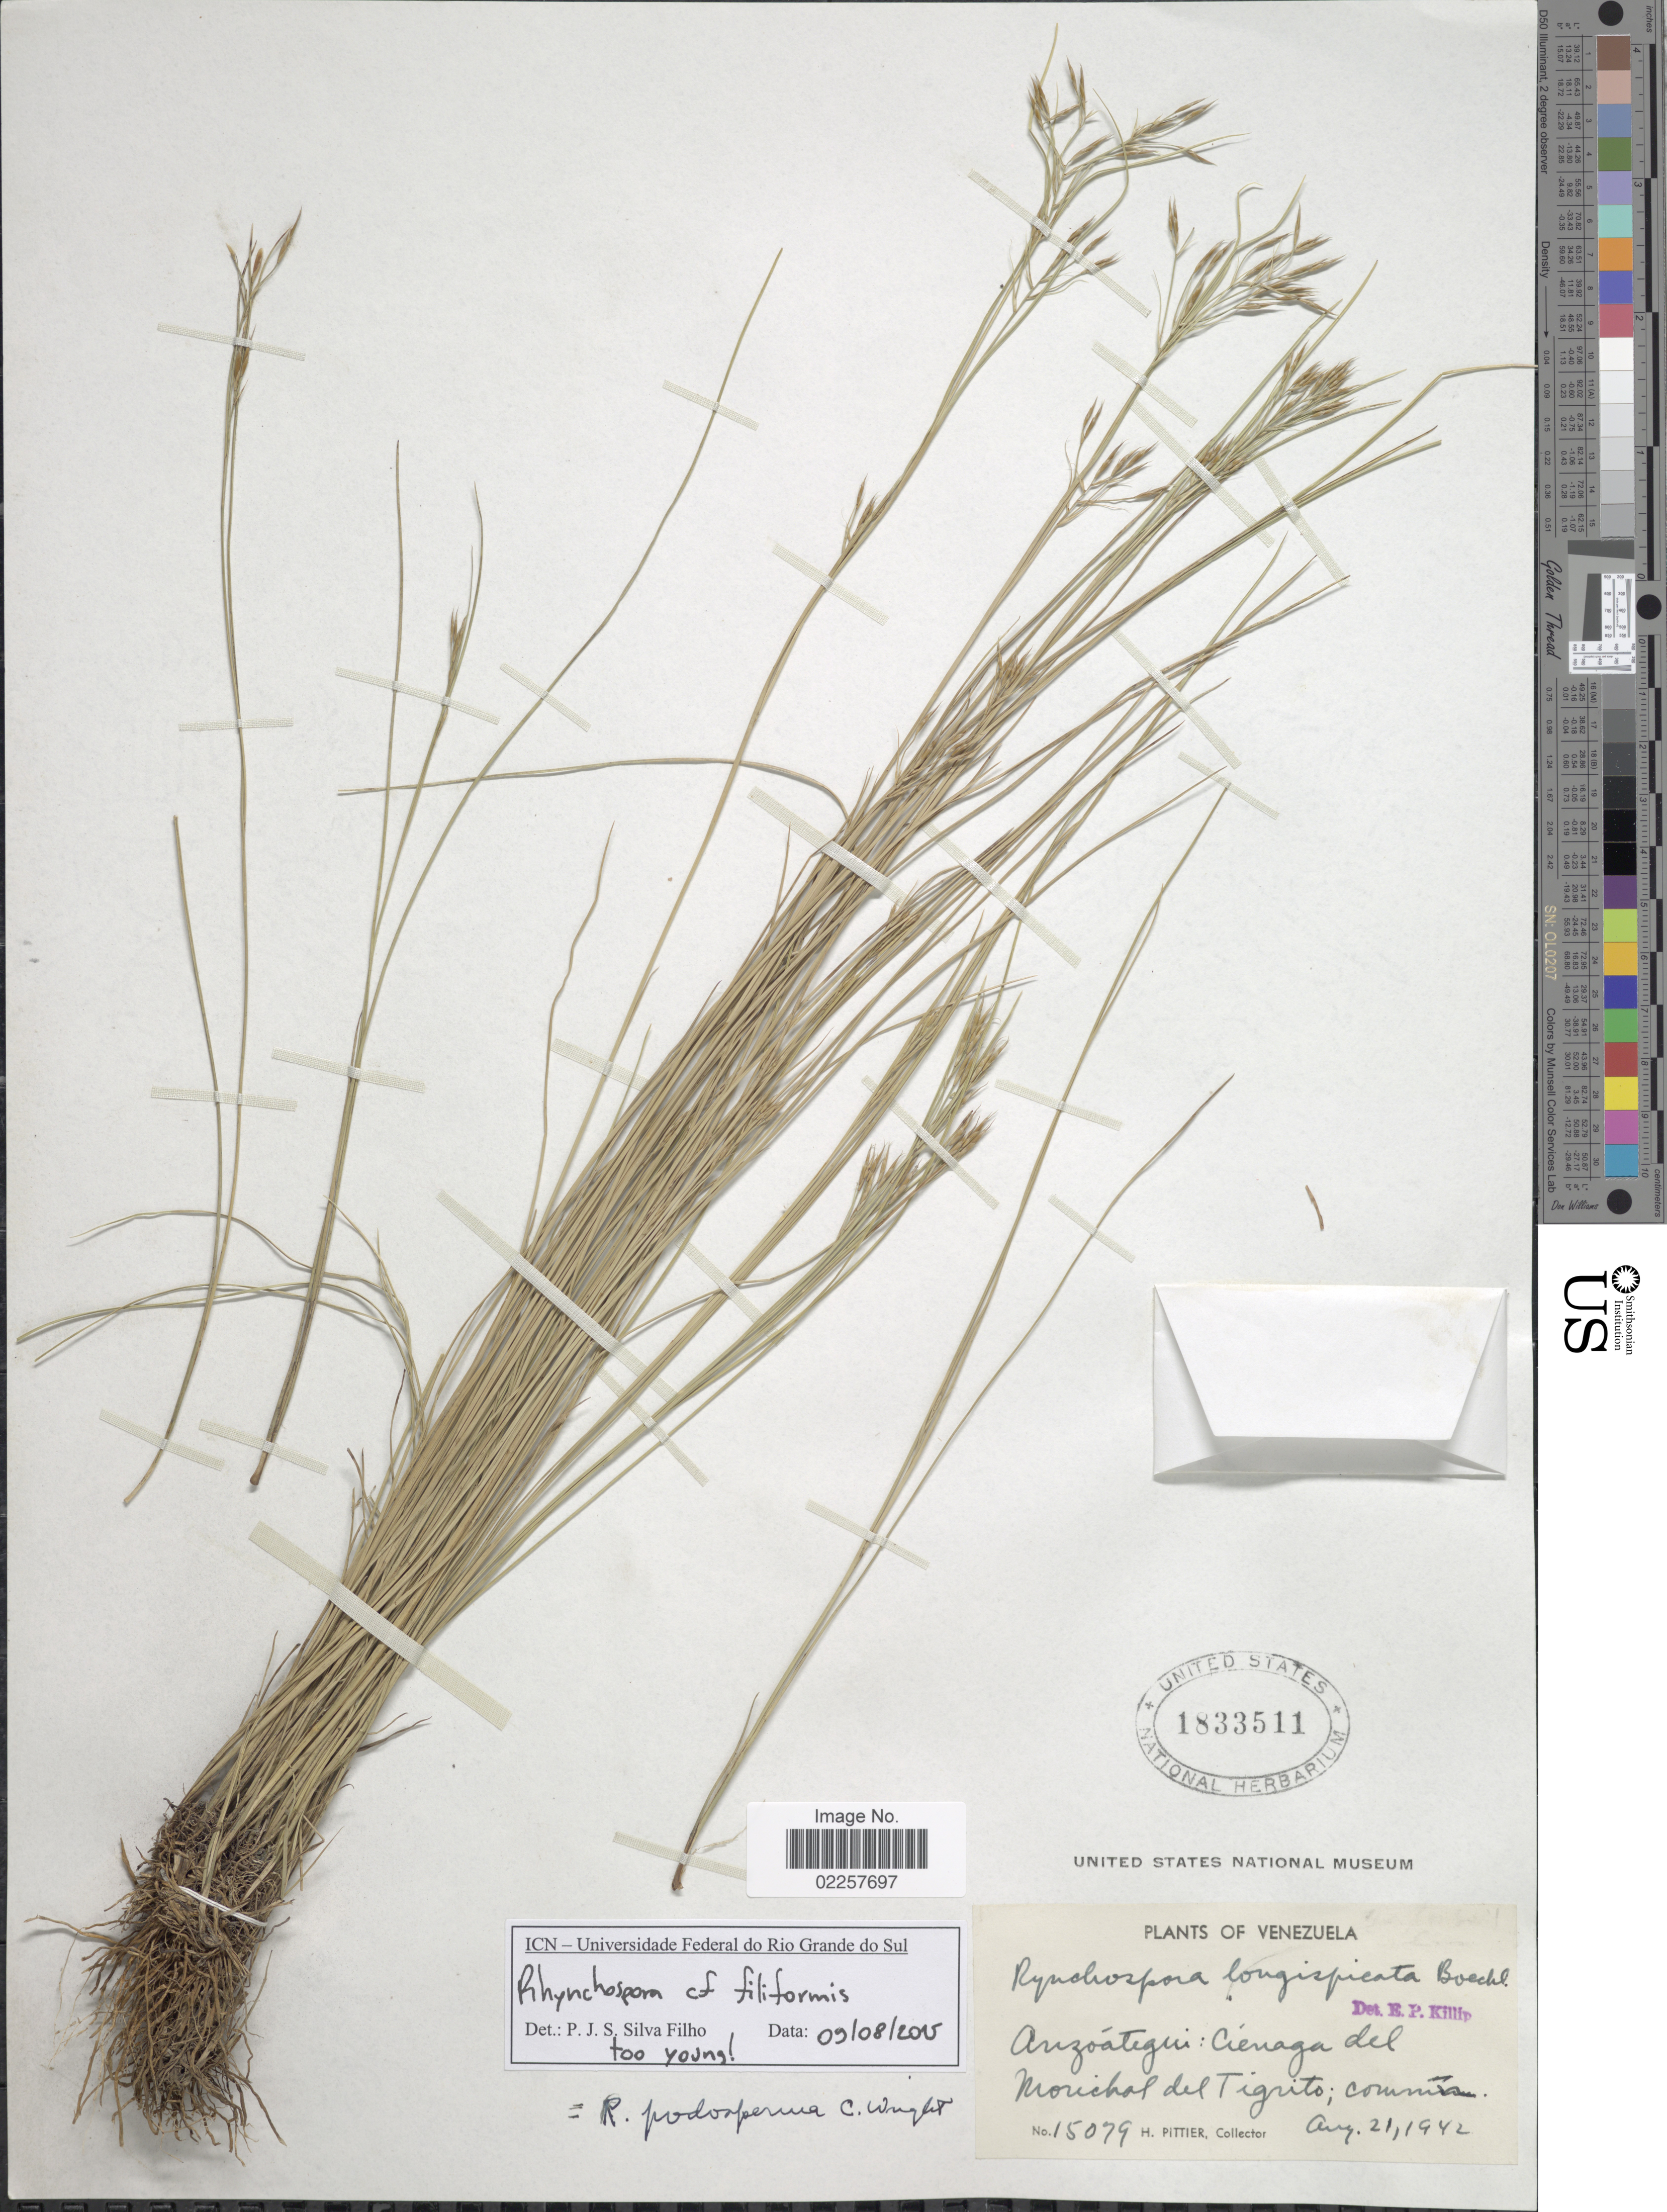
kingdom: Plantae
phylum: Tracheophyta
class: Liliopsida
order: Poales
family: Cyperaceae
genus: Rhynchospora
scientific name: Rhynchospora filiformis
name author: Vahl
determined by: Filho, P. J. S. Silva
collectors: H. F. Pittier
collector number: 15079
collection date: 1942-08-21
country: Venezuela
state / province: Anzoategui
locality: Cienaga del Morichal del Tigrito.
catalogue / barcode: US 1833511